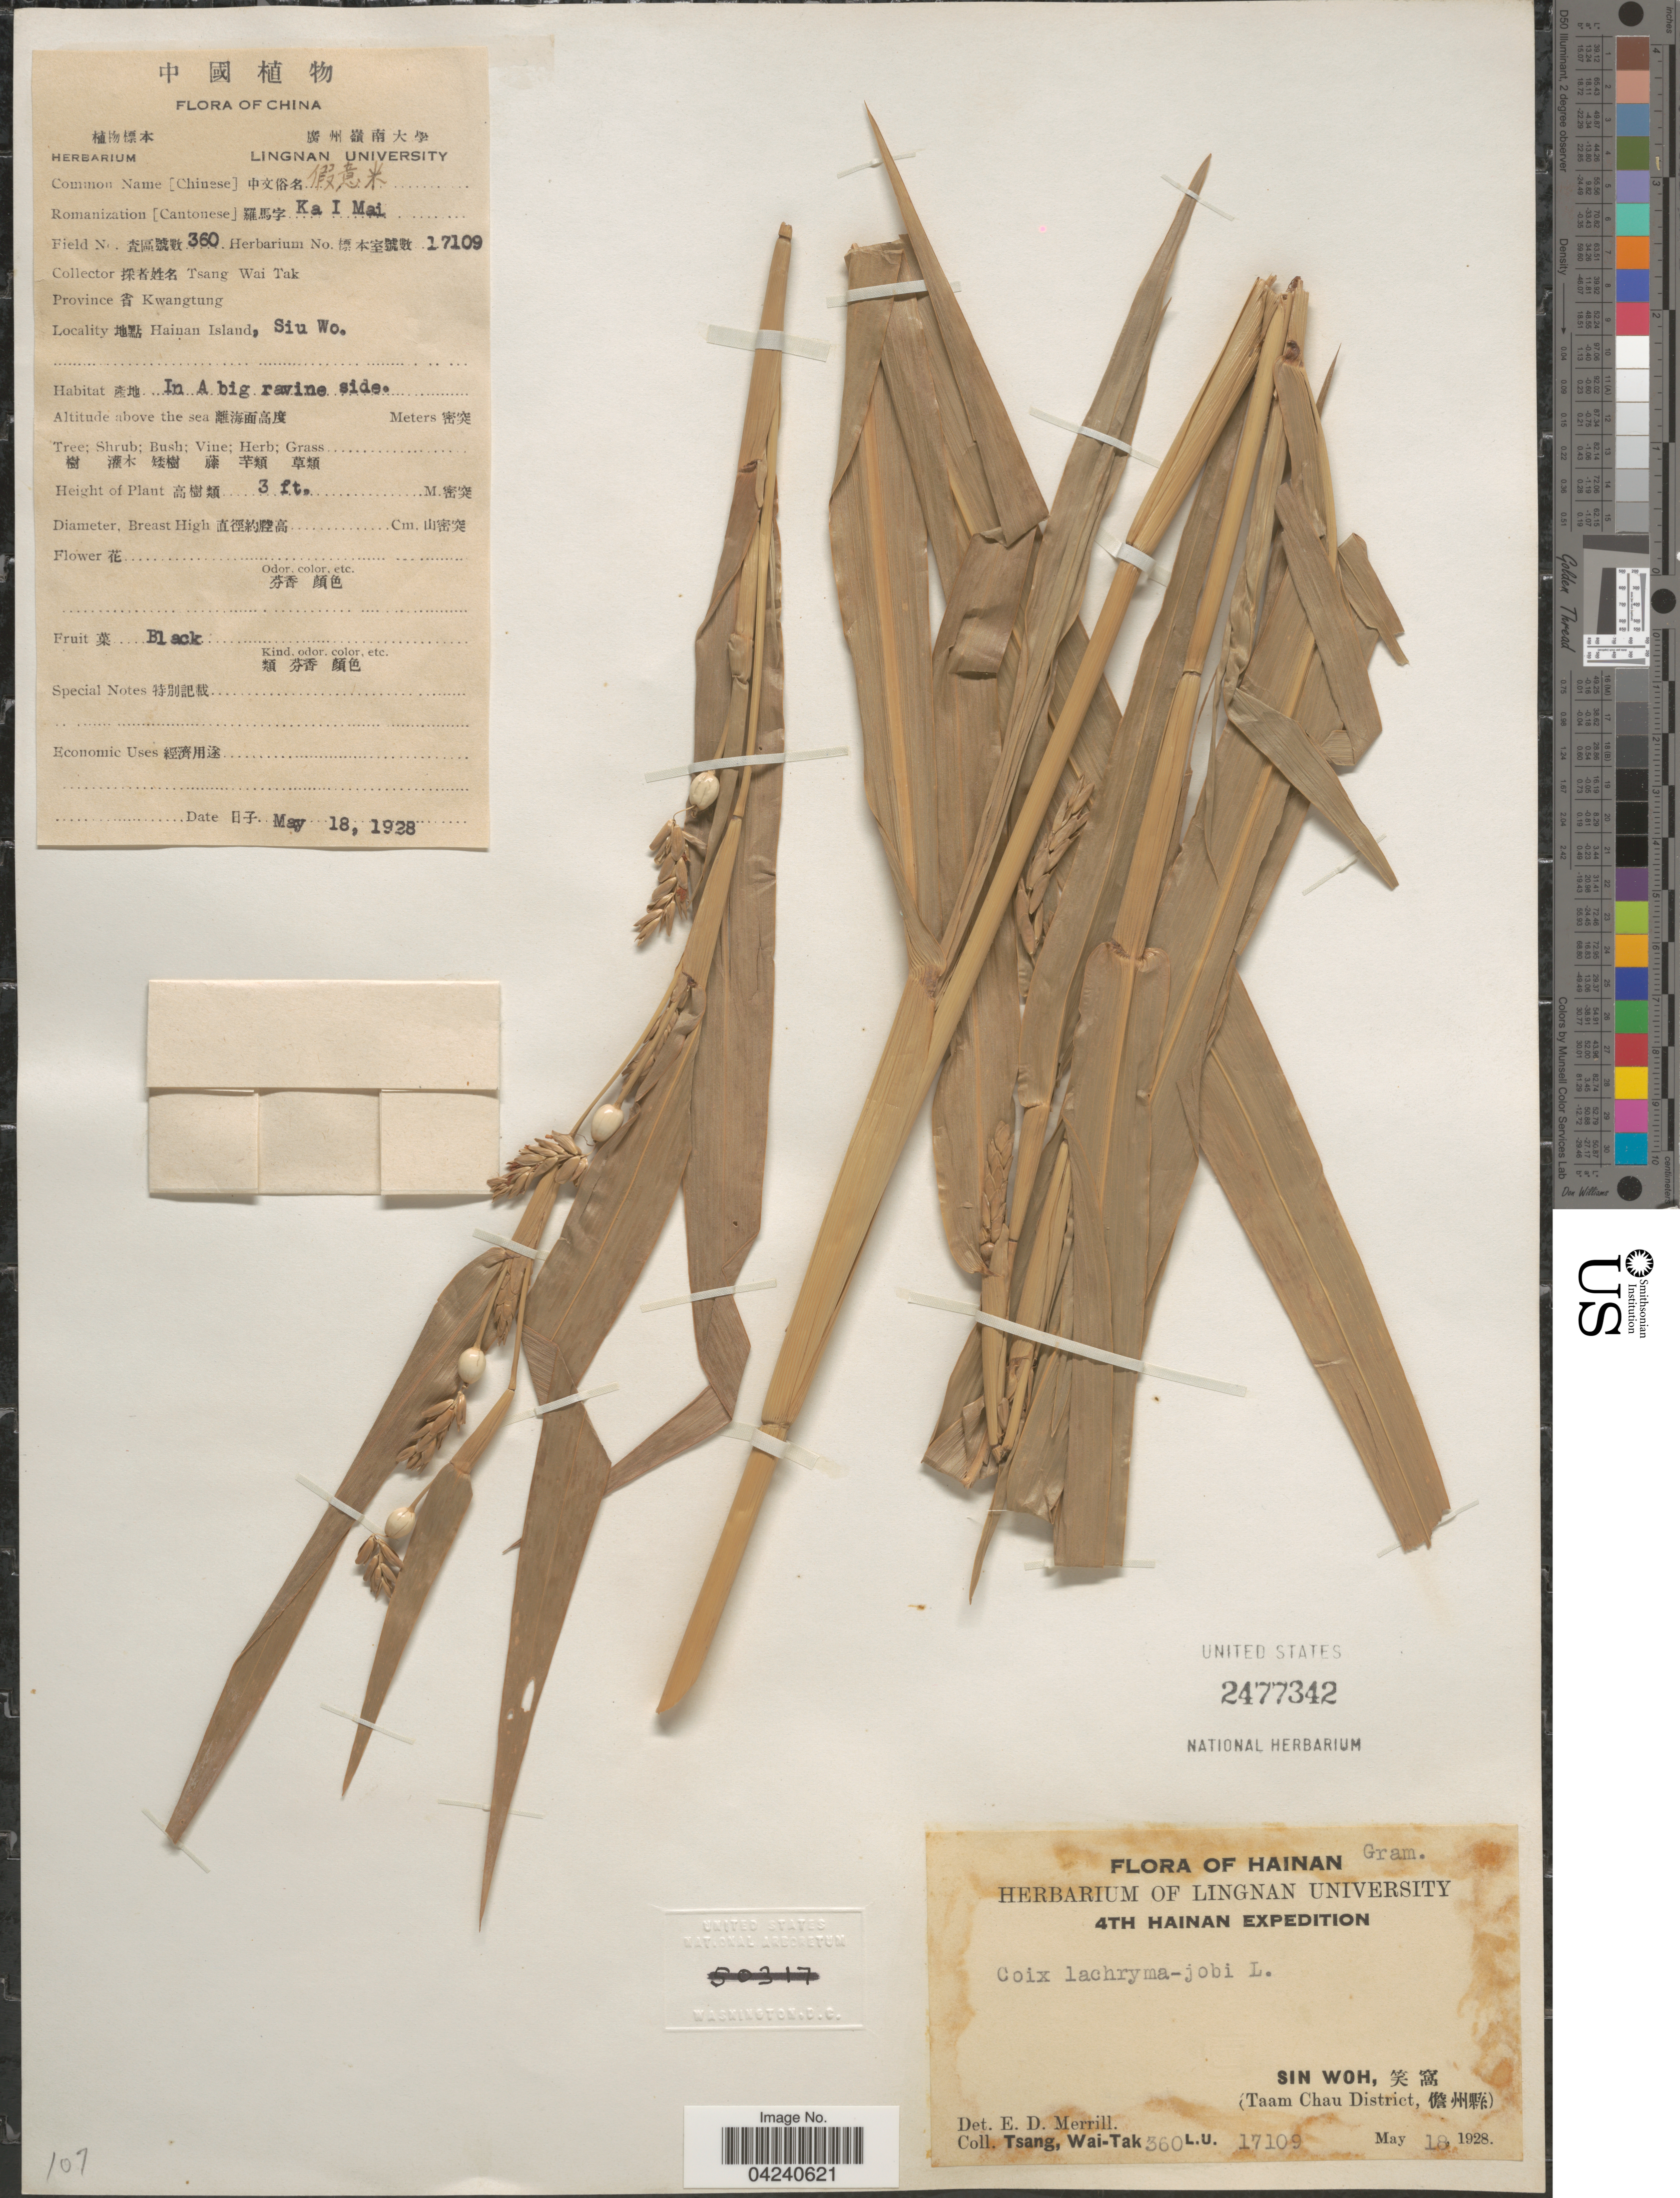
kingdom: Plantae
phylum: Tracheophyta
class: Liliopsida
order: Poales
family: Poaceae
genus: Coix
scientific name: Coix lacryma-jobi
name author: L.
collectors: W. T. Tsang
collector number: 360/17109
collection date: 1928-05-18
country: China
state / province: Guangdong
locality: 4th Hainan E[Foreign script]pedition. Sin Woh, [Foreign script]. (Taam Chau District, [Foreign script]). Province [Foreign script] Kwangtung. Hainan Island, Siu Wo.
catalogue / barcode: US 2477342